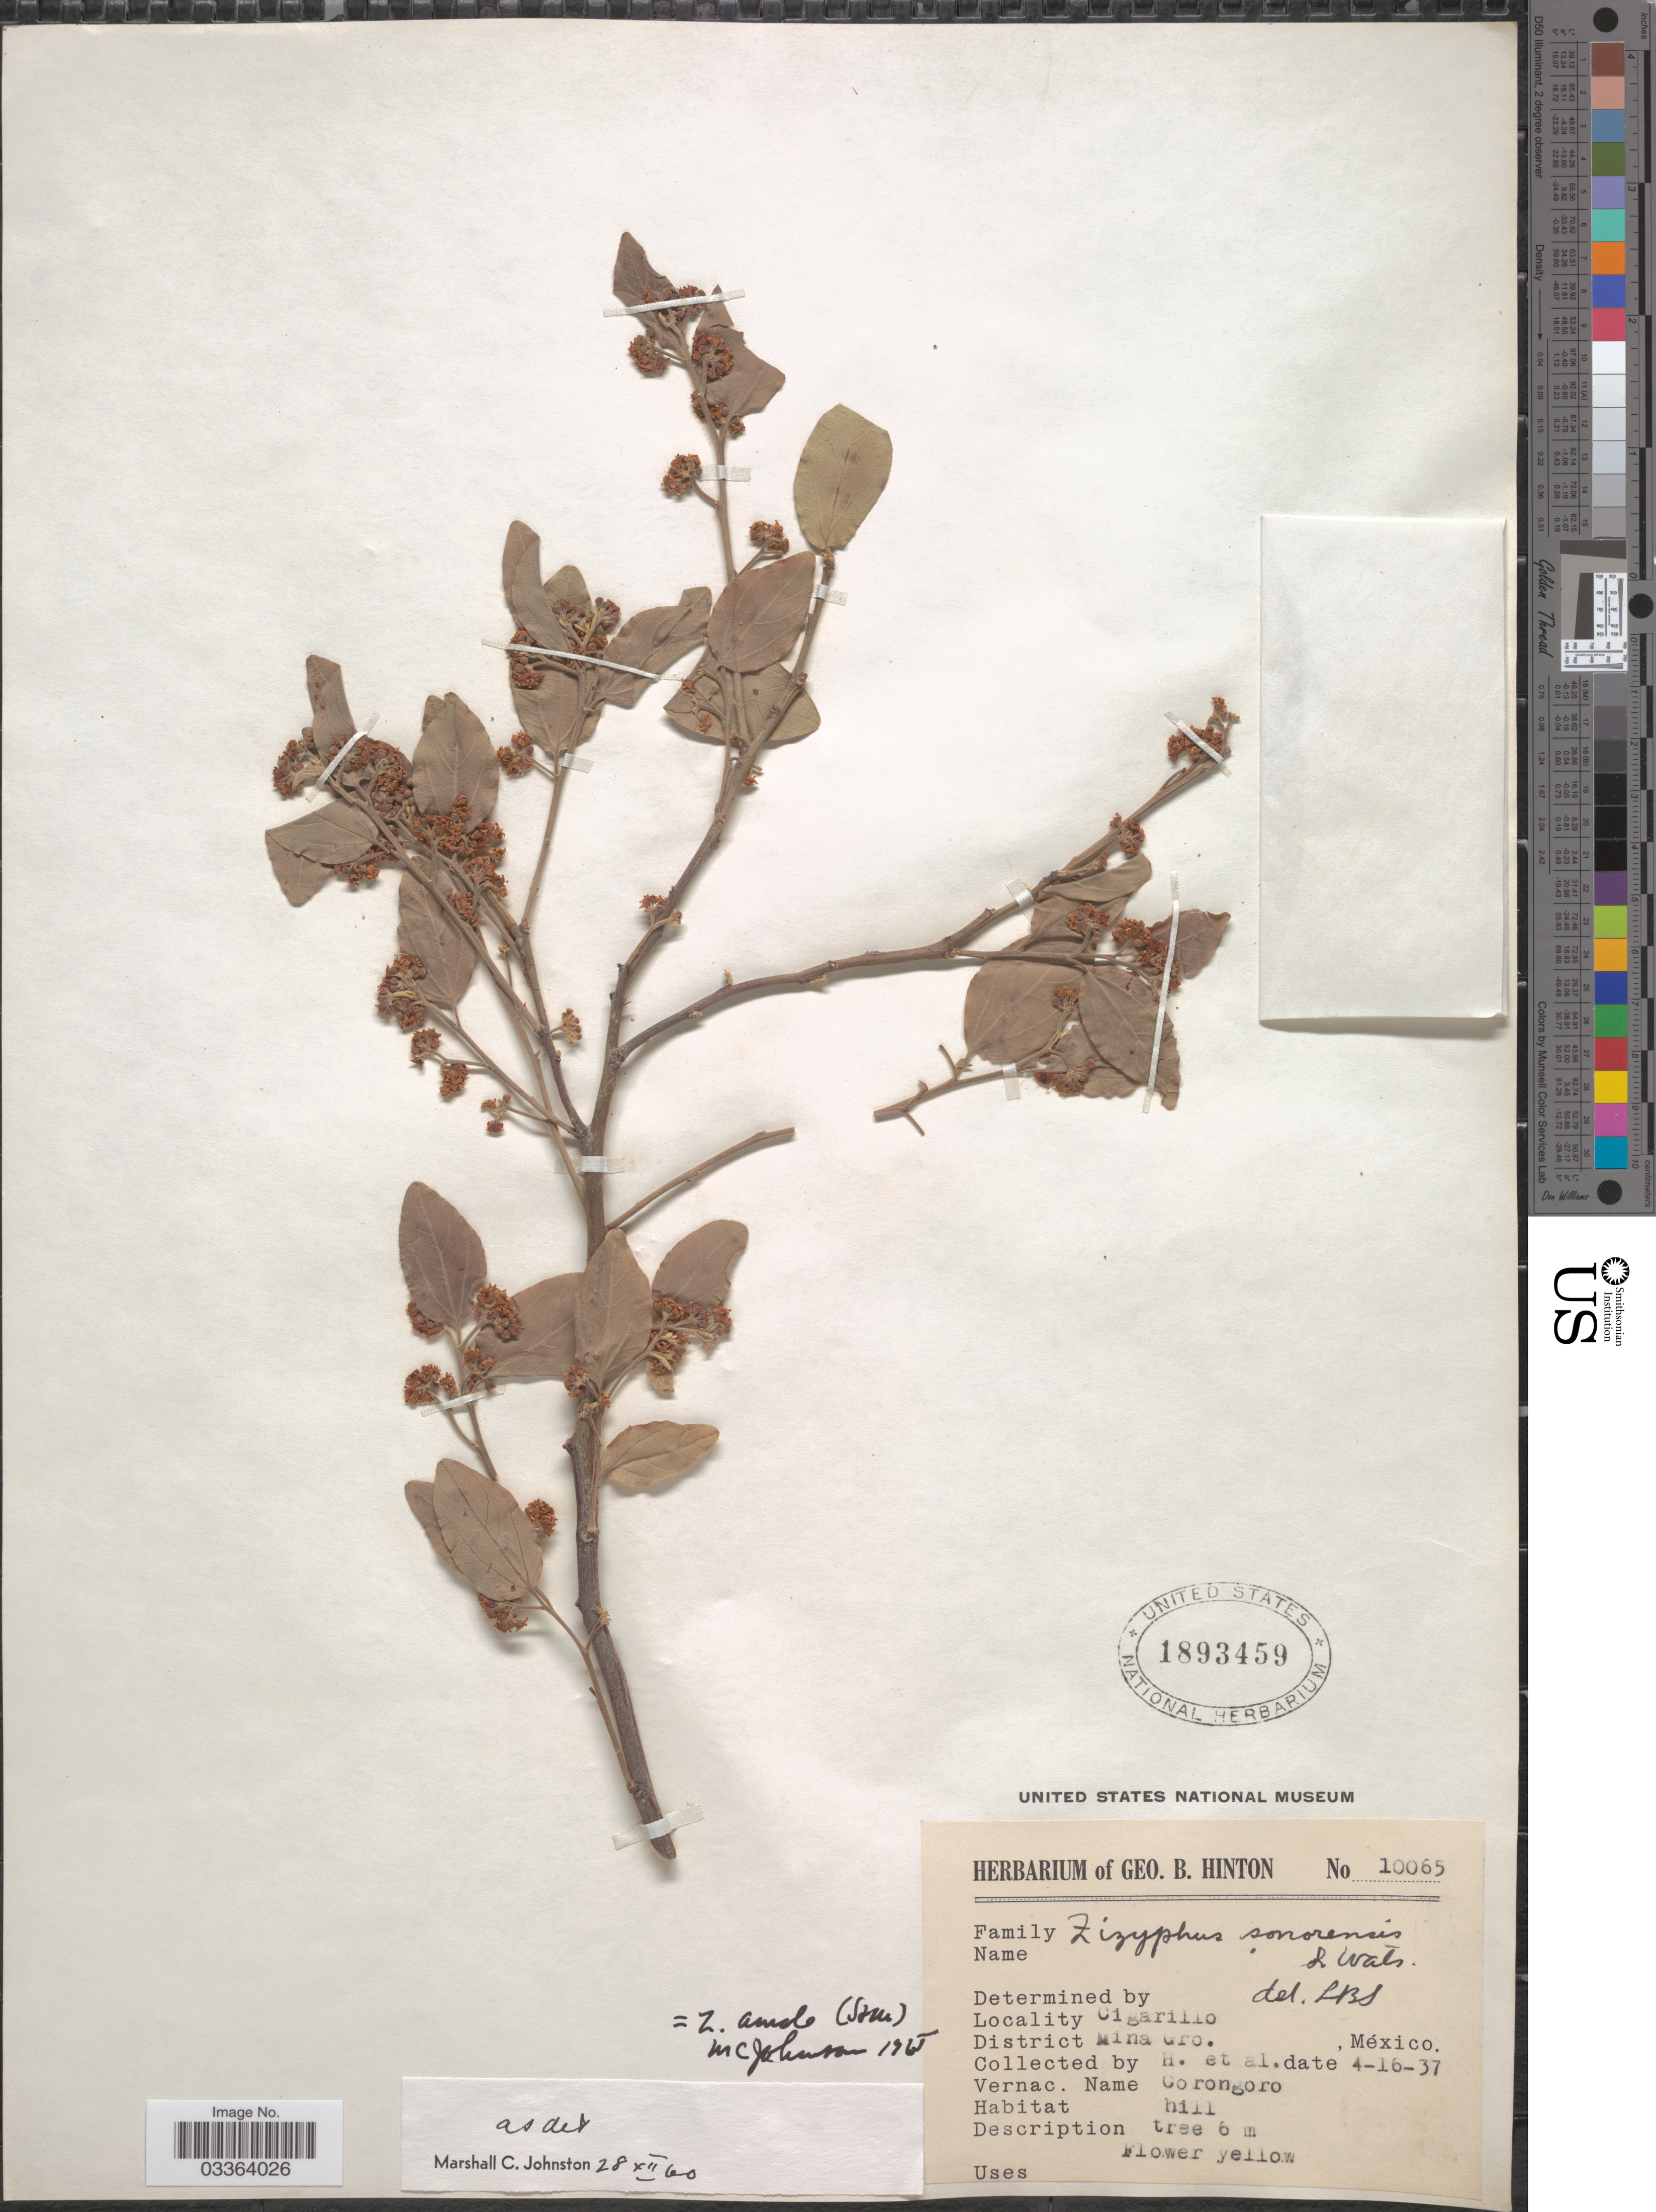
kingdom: Plantae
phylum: Tracheophyta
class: Magnoliopsida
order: Rosales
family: Rhamnaceae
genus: Sarcomphalus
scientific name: Sarcomphalus amole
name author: (Sessé & Moc.) Hauenschild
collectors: G. B. Hinton & et al.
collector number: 10065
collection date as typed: Transcribed d/m/y: 16/4/37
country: Mexico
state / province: Guerrero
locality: Cigarillo, District Mina.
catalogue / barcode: US 1893459